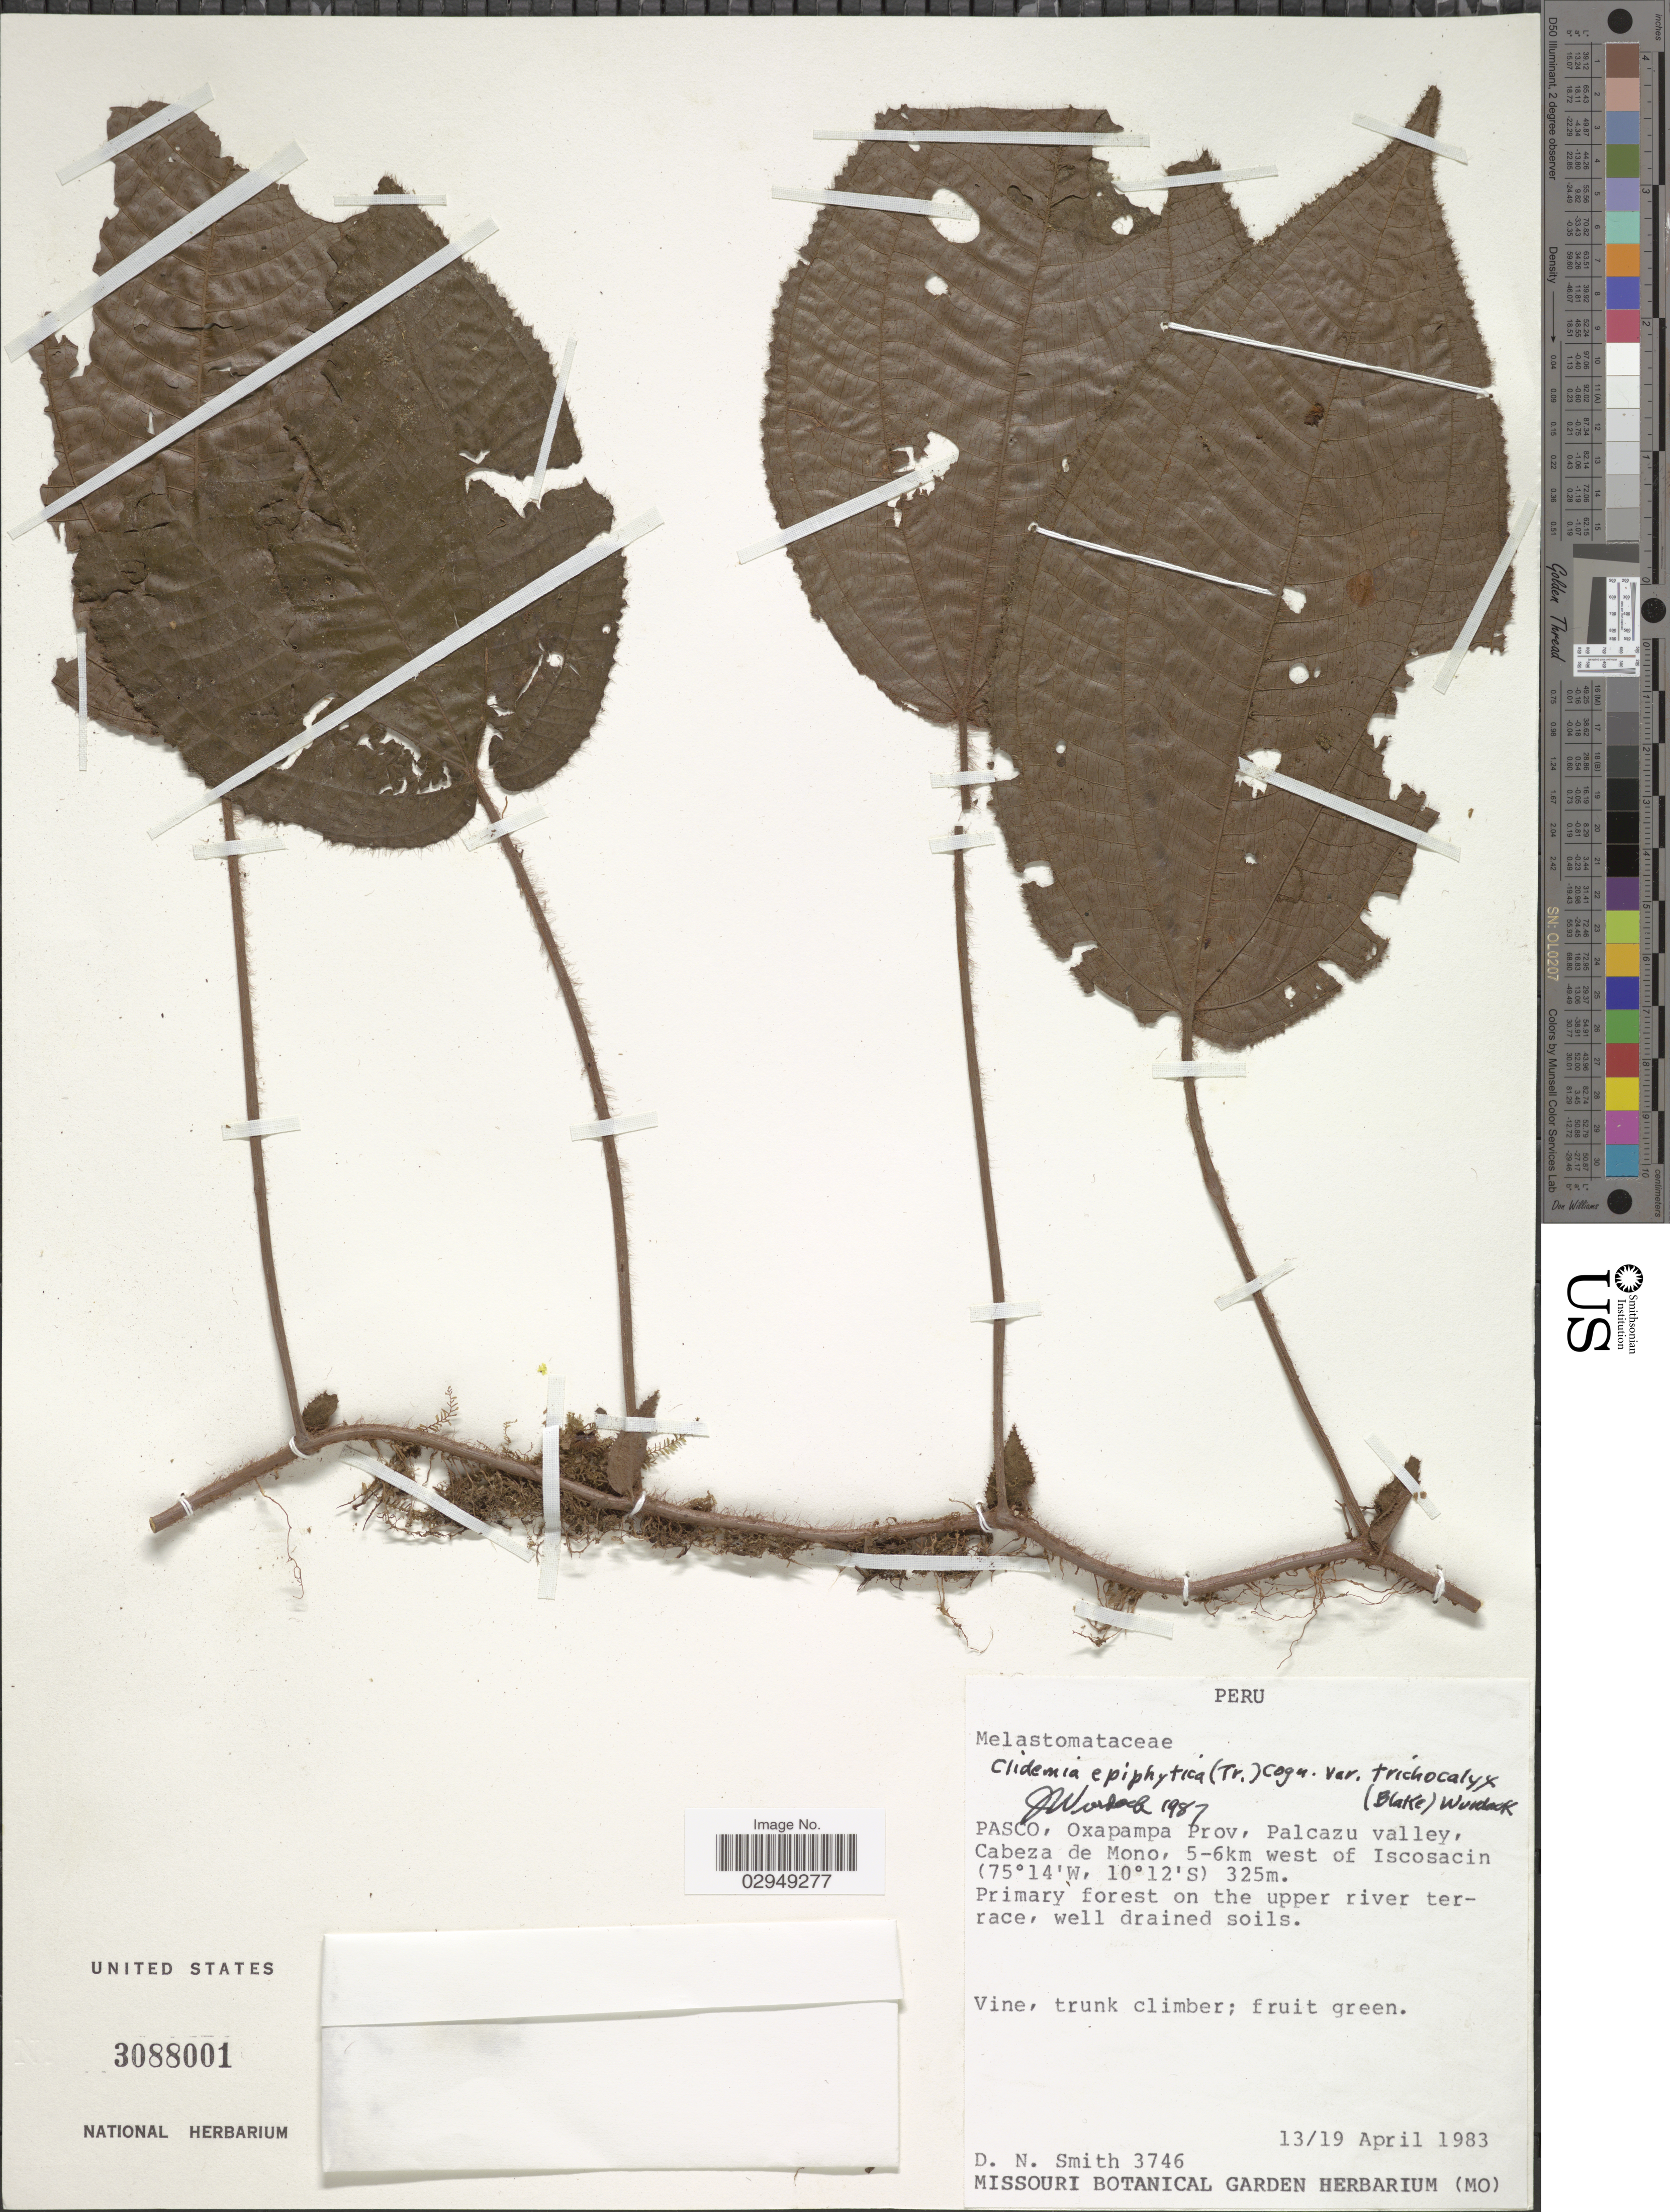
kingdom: Plantae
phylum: Tracheophyta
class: Magnoliopsida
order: Myrtales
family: Melastomataceae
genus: Clidemia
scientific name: Clidemia epiphytica var. trichocalyx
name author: (S.F. Blake) Wurdack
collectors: D. Smith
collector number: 3746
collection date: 1983-04-13/1983-04-19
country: Peru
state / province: Pasco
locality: Oxapampa Prov, Palcazu Valley, Cabeza de Mono, 5-6km west of Iscosacin.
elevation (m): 325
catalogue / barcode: US 3088001